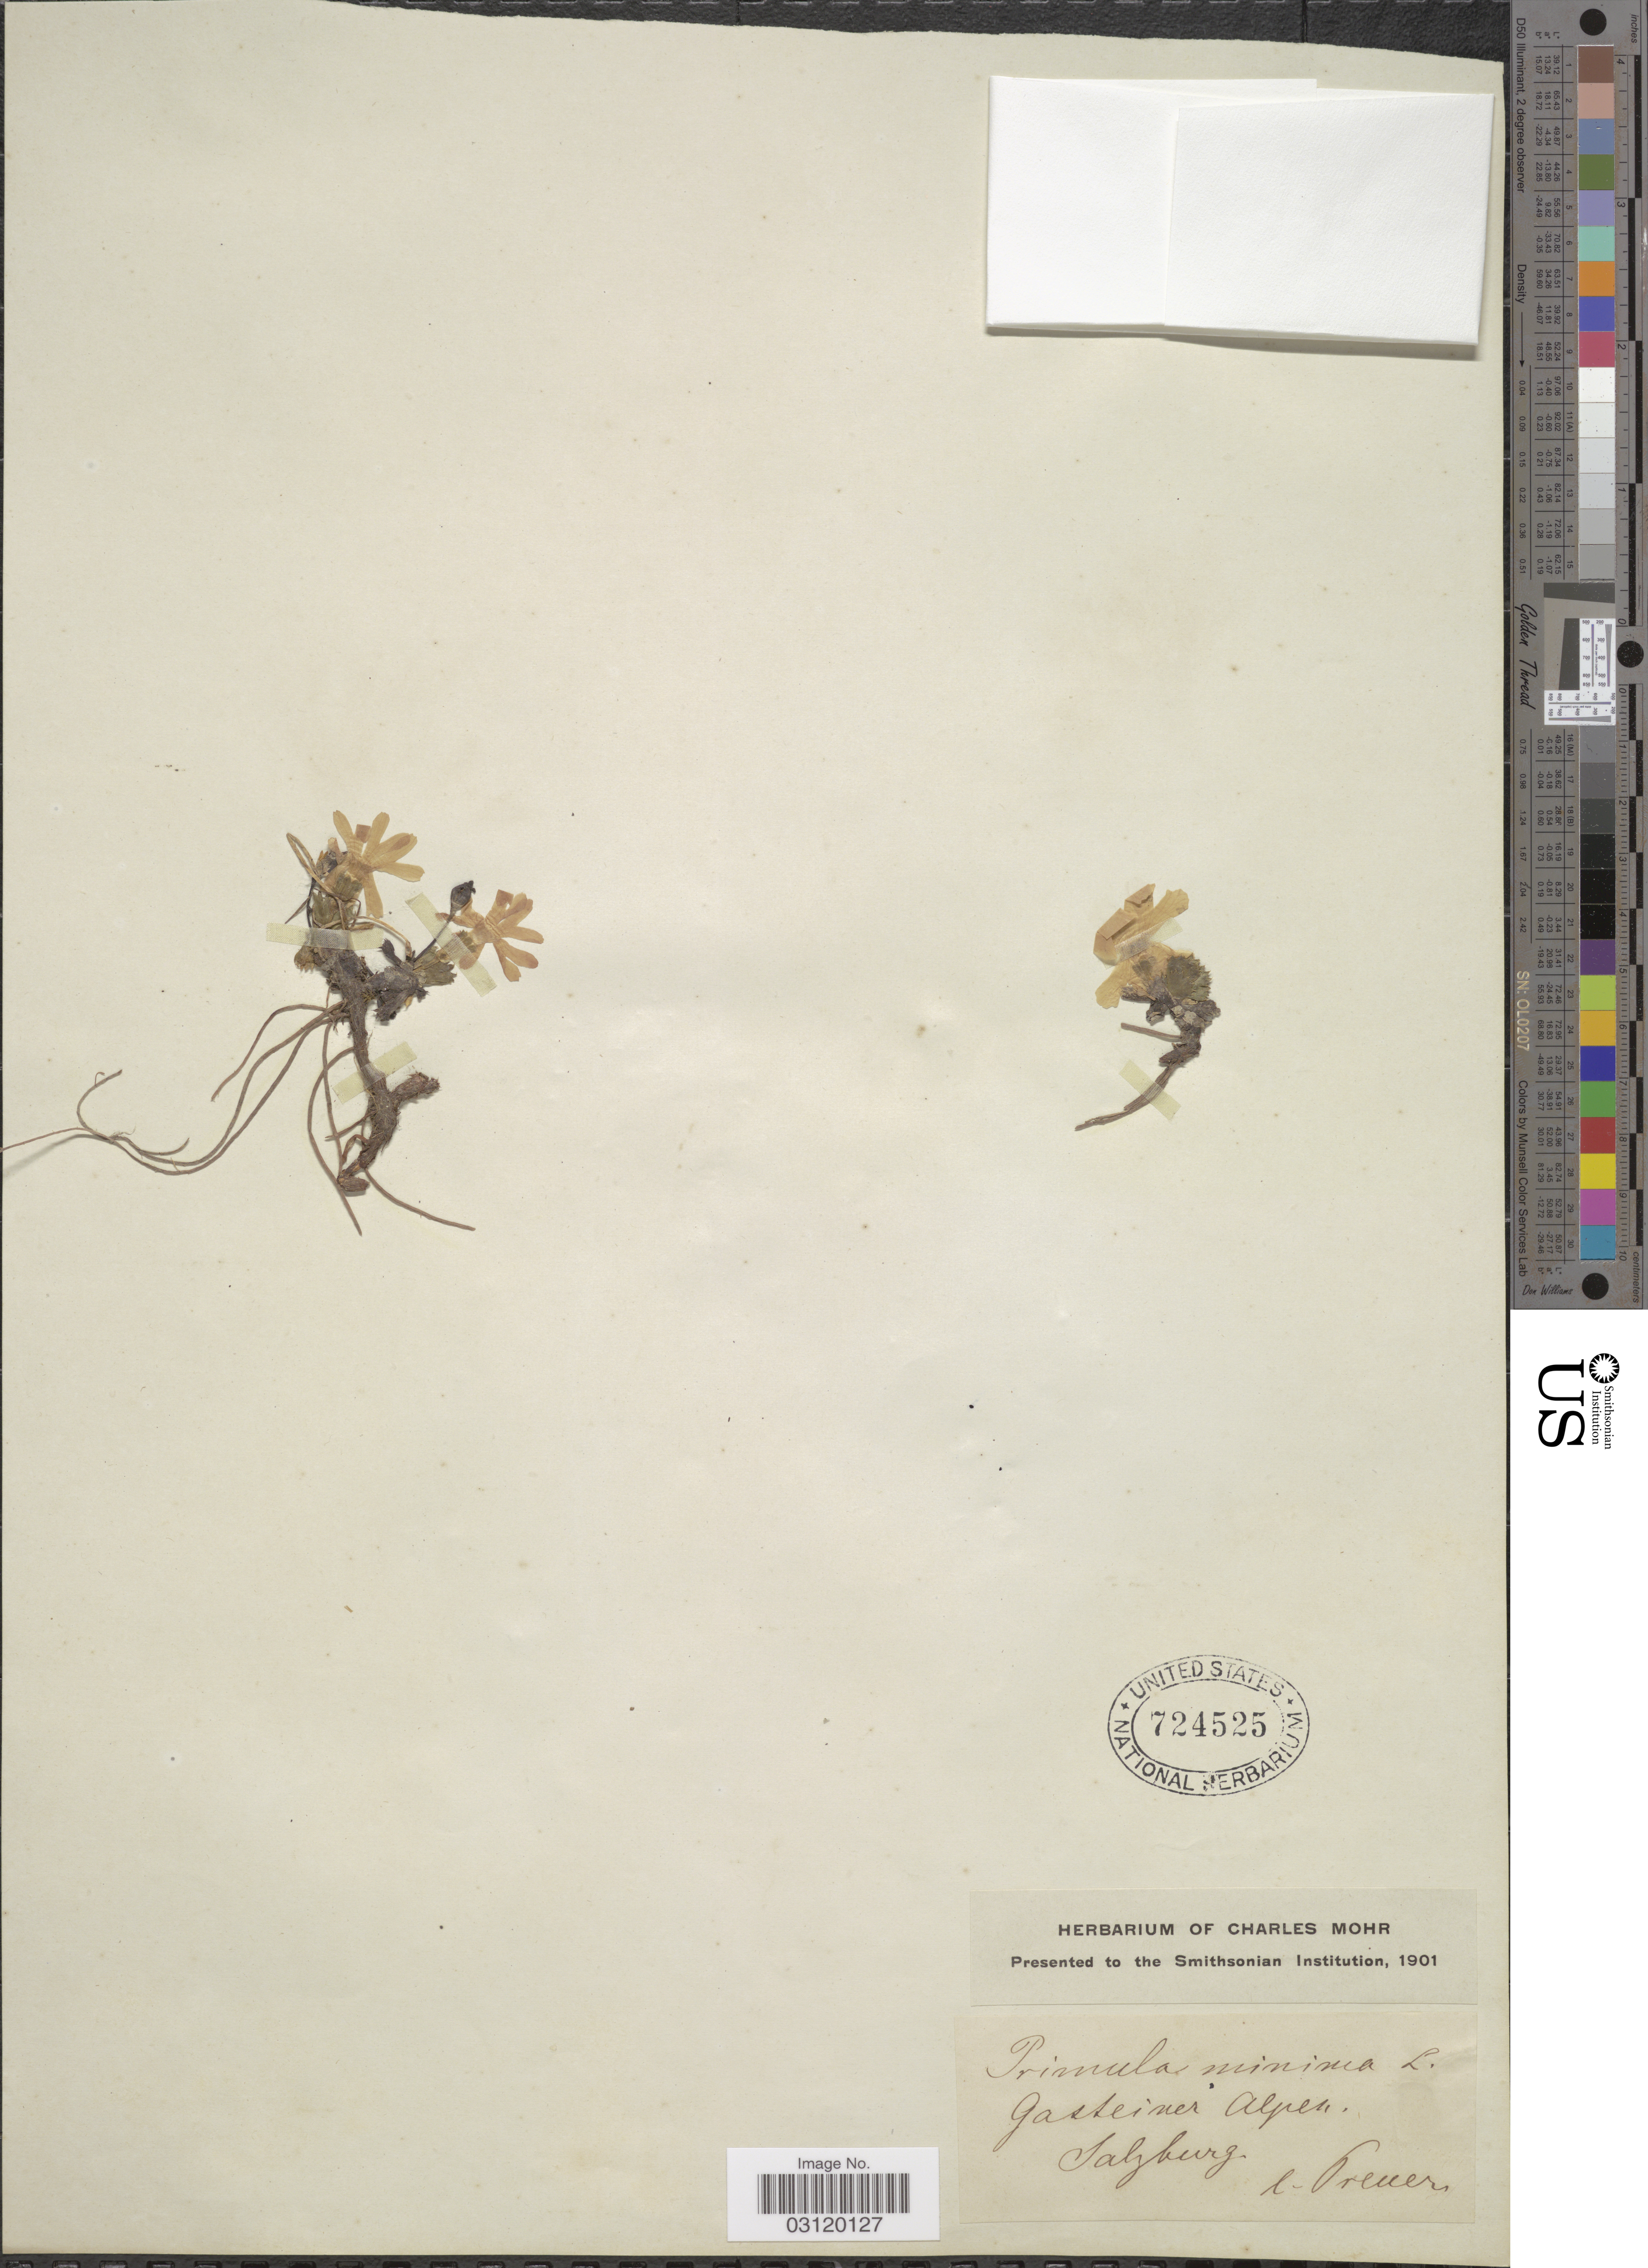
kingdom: Plantae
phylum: Tracheophyta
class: Magnoliopsida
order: Ericales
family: Primulaceae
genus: Primula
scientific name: Primula minima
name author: L.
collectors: -- Breuer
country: Austria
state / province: Salzburg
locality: Gasteiner Alpen.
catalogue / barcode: US 724525